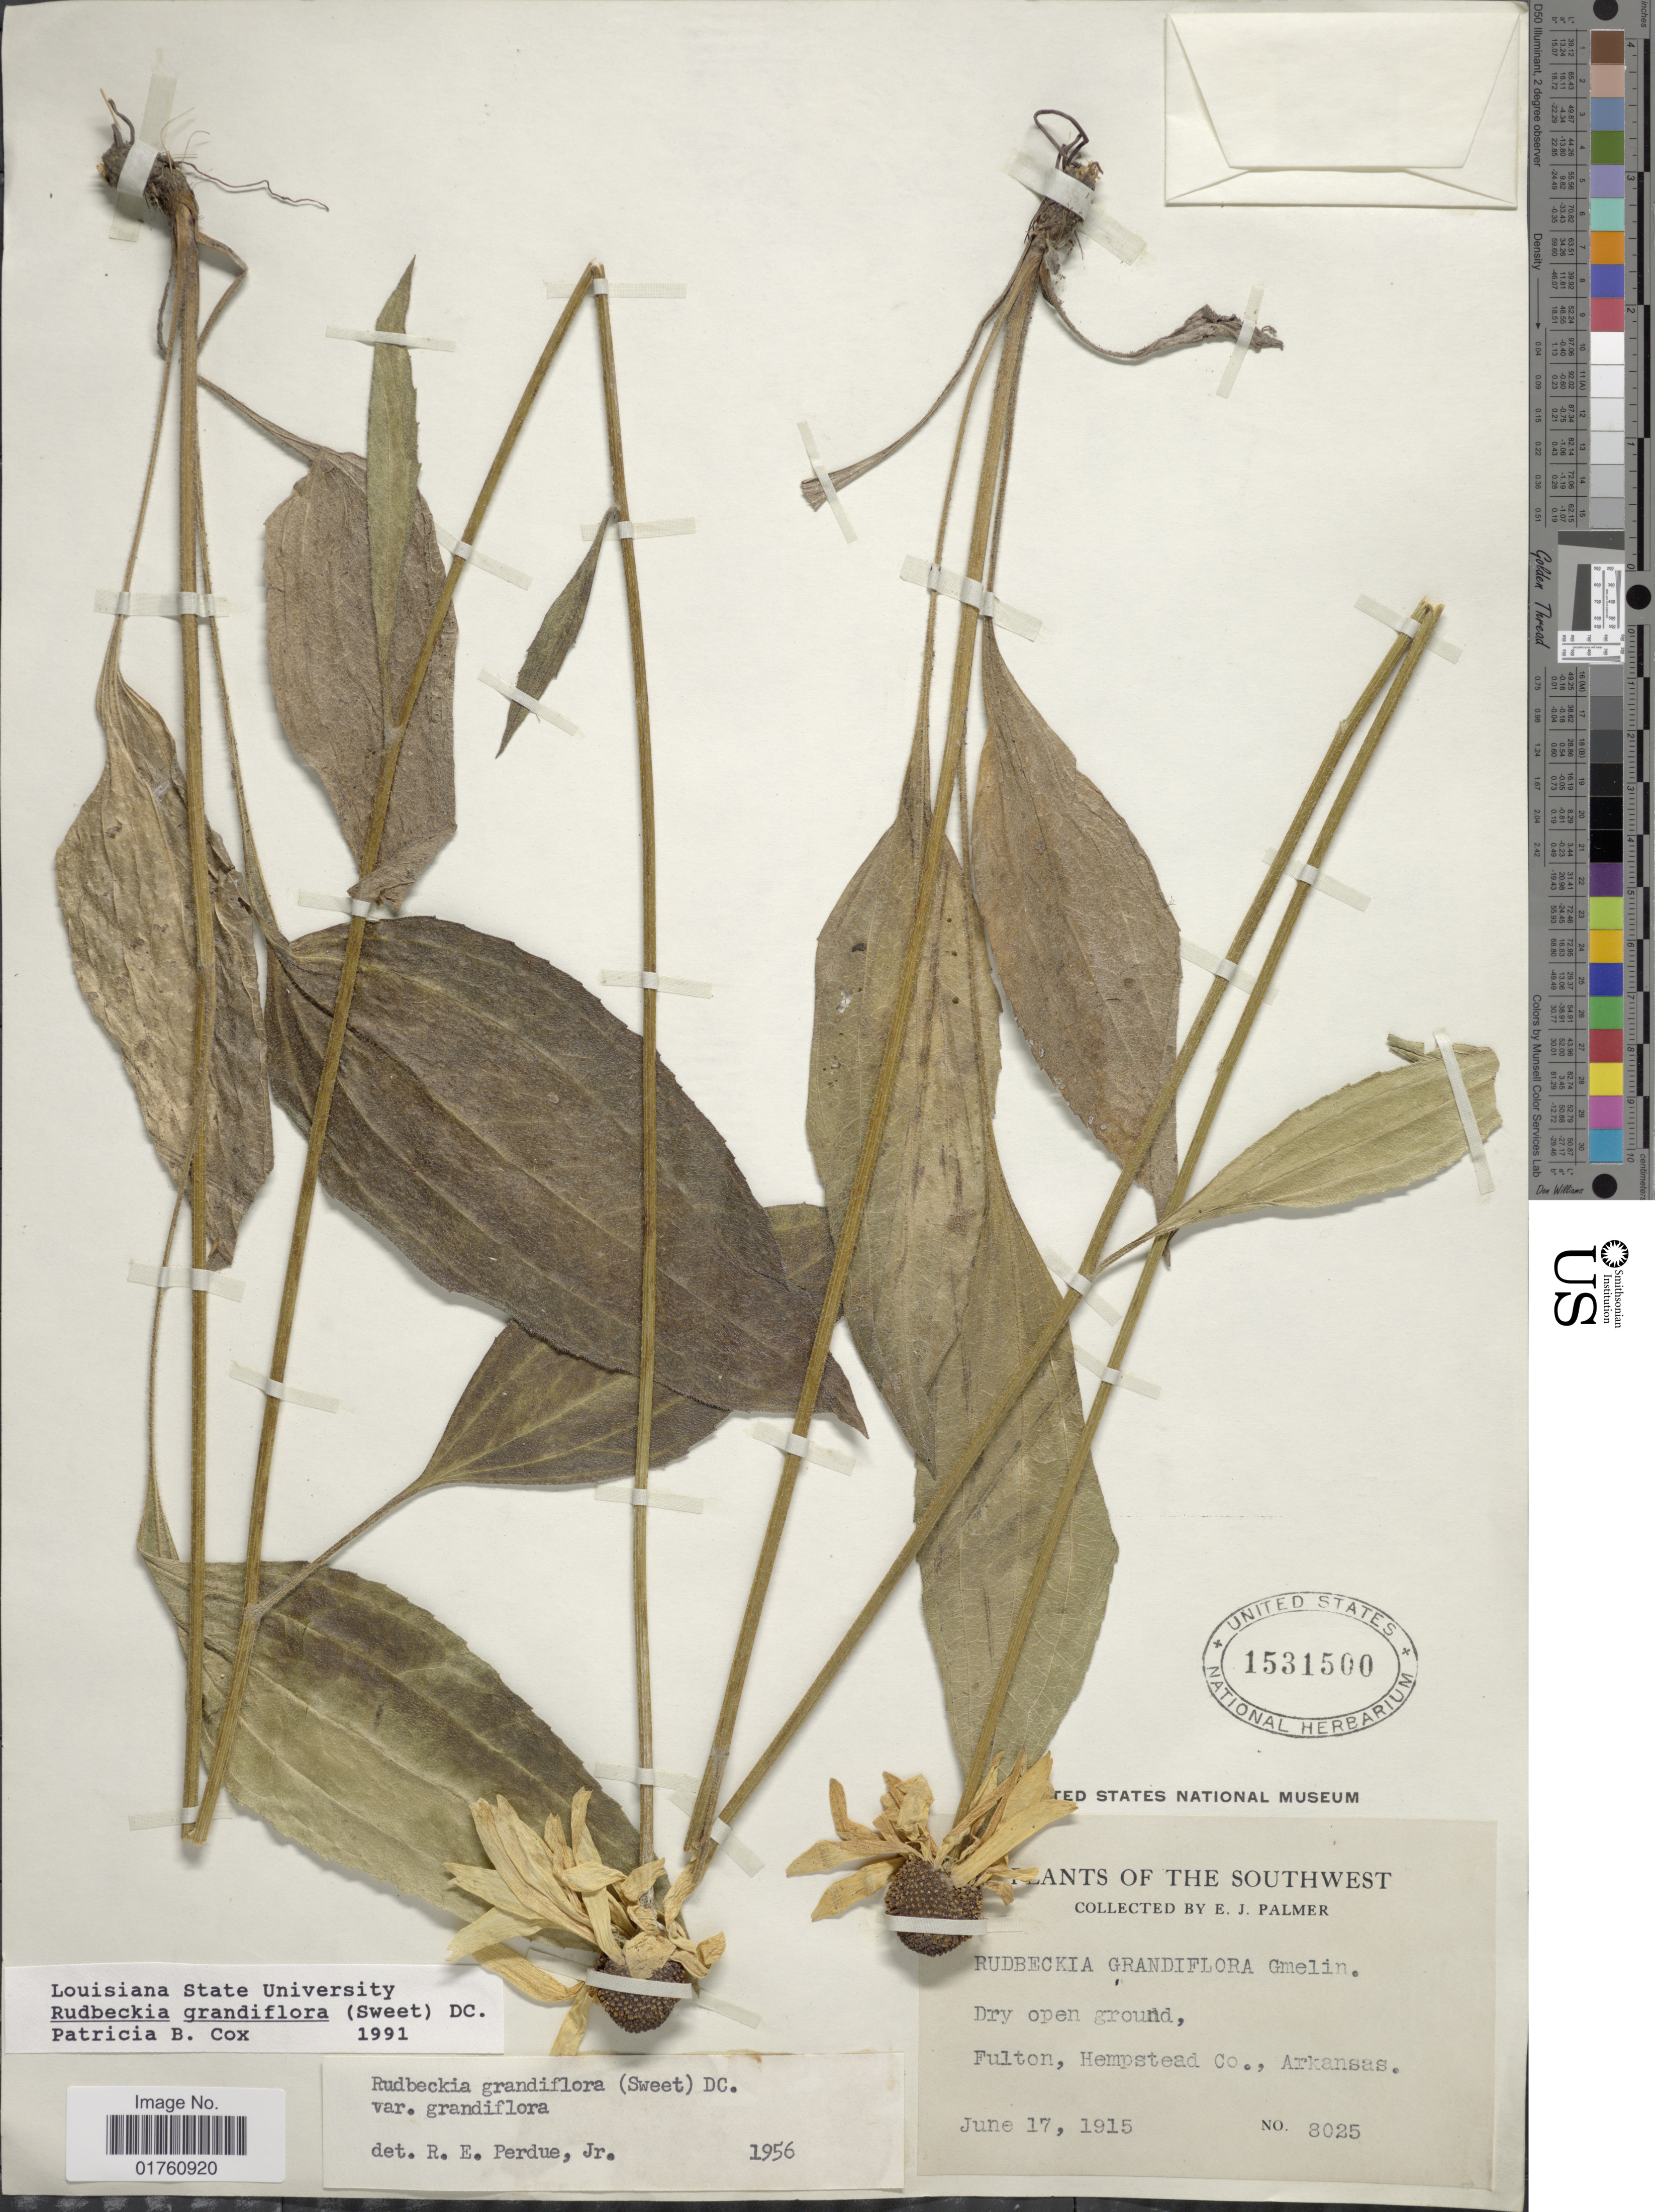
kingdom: Plantae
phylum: Tracheophyta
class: Magnoliopsida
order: Asterales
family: Asteraceae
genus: Rudbeckia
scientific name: Rudbeckia grandiflora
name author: (Sweet) J.F. Gmel. ex DC.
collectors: E. J. Palmer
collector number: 8025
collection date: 1915-06-17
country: United States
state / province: Arkansas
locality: Dry open ground, Fulton, Hempstead Co.,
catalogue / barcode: US 1531500